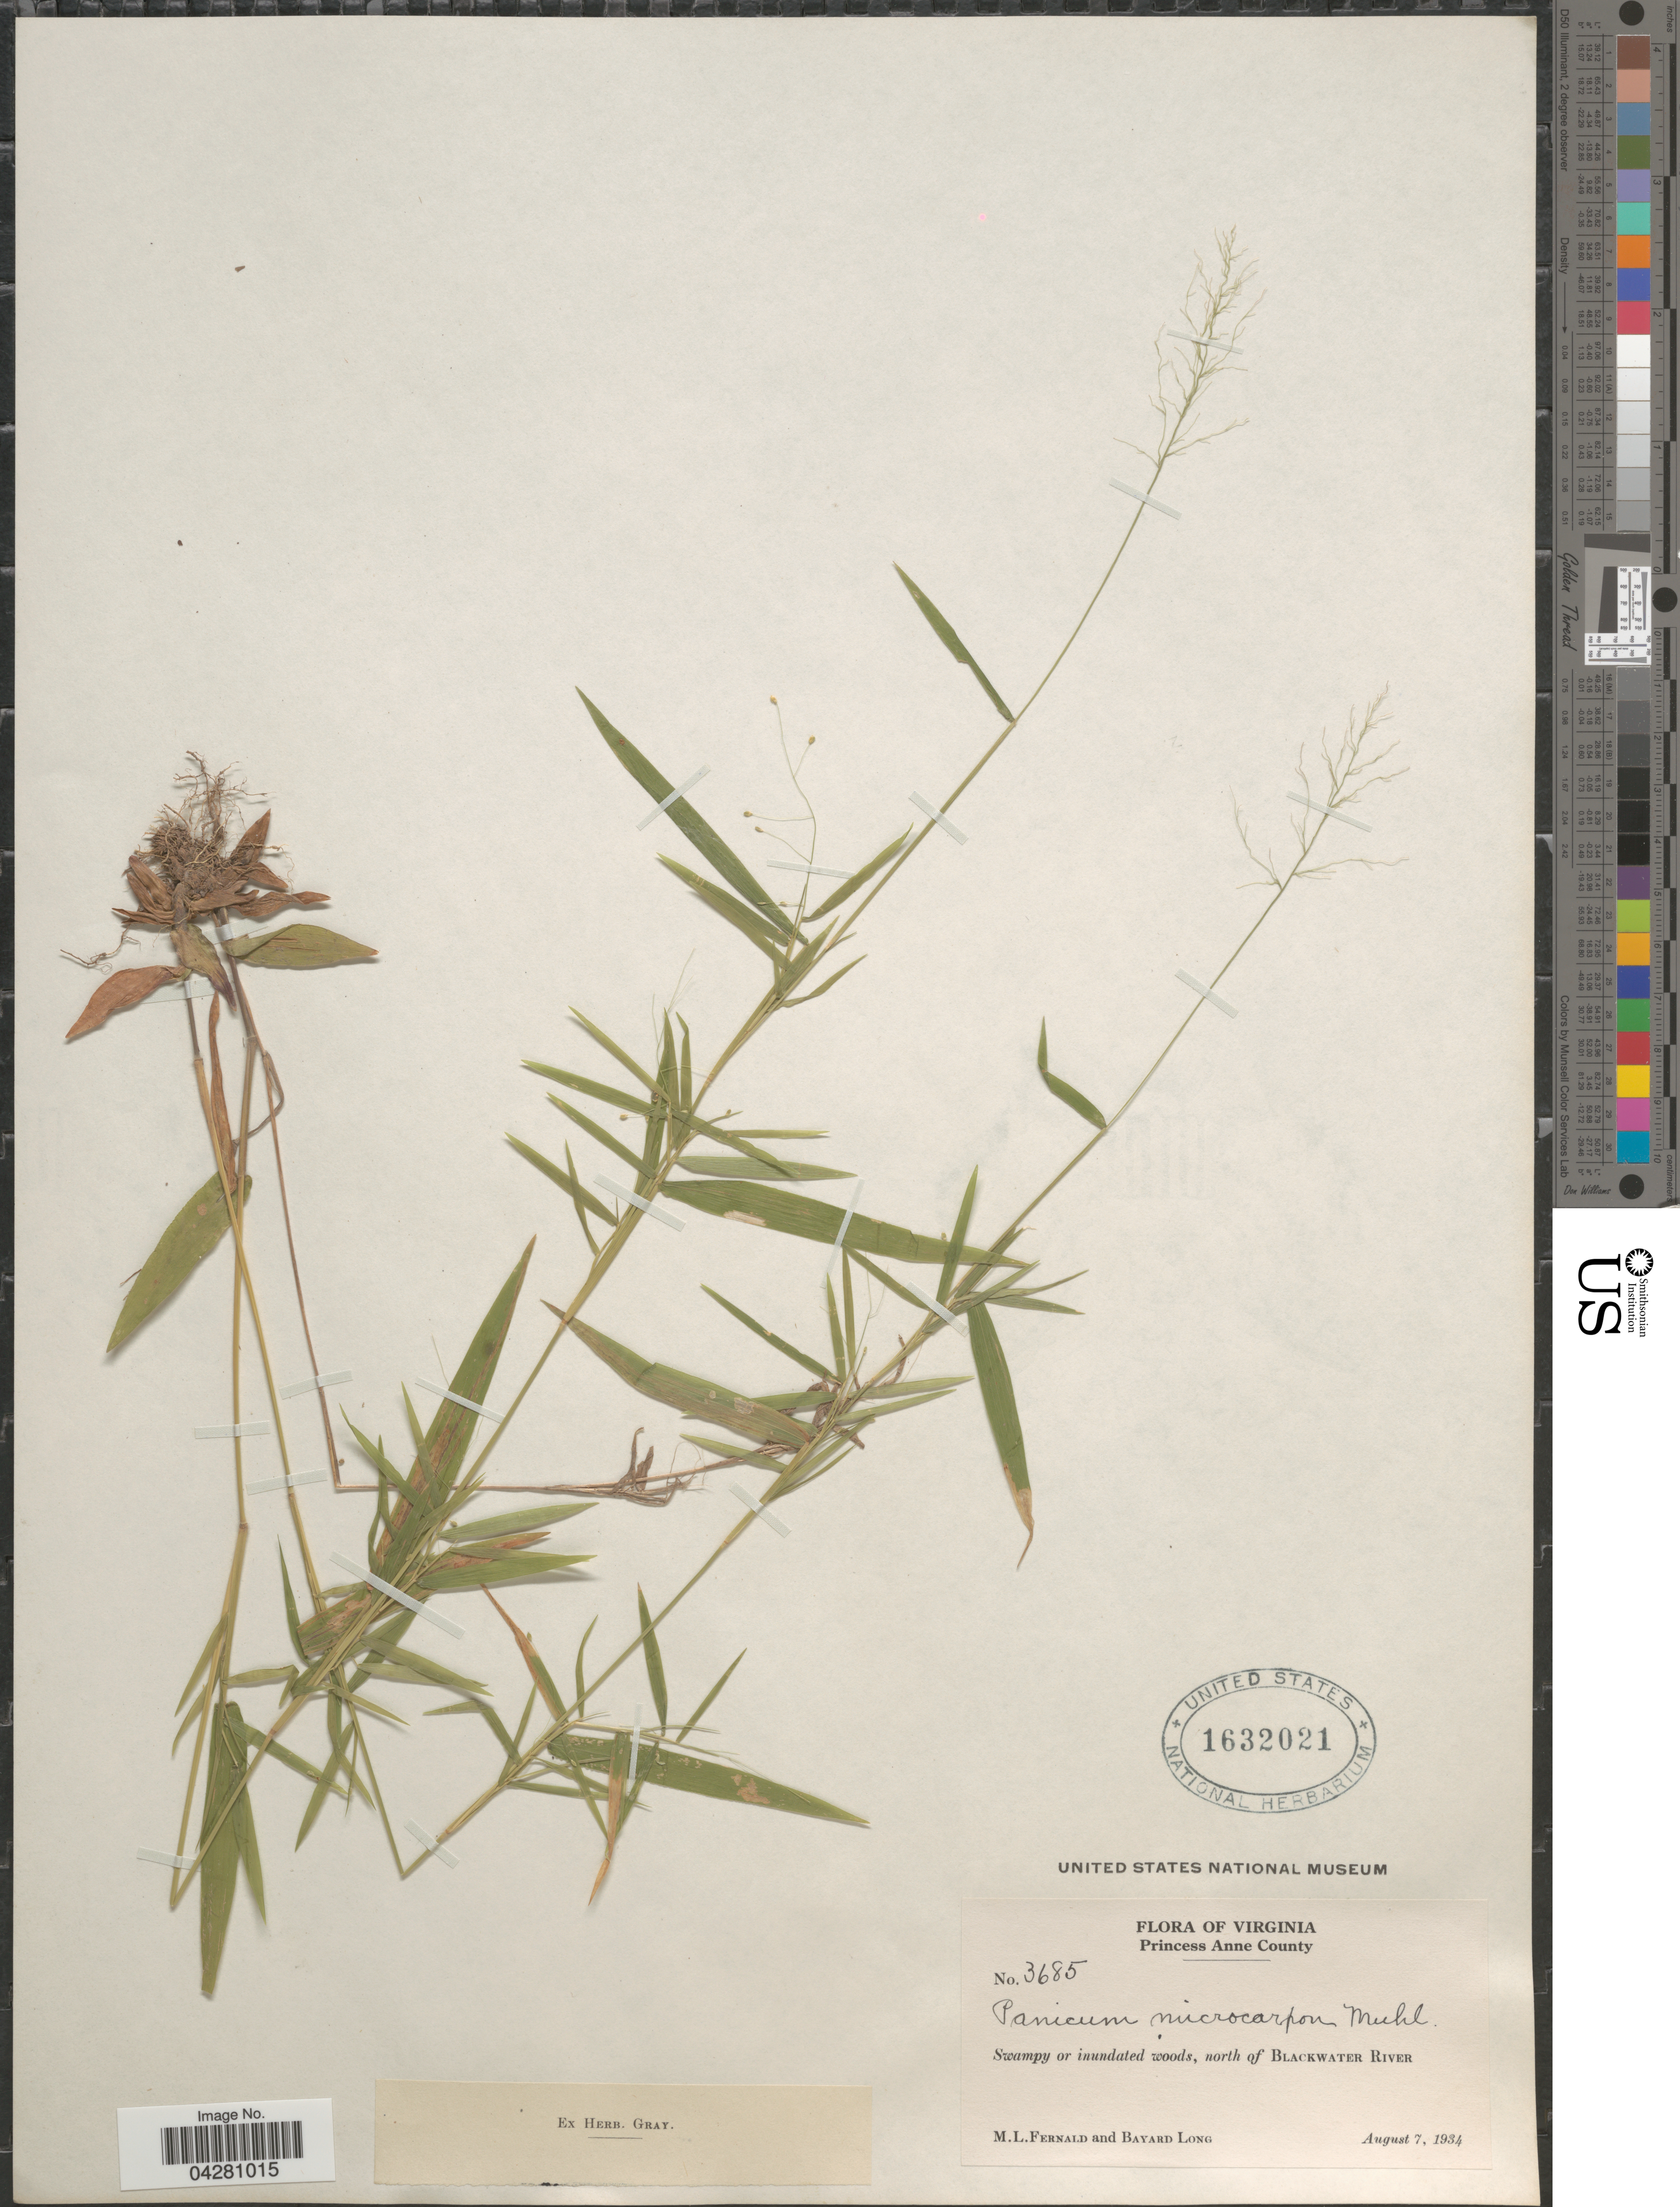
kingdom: Plantae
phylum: Tracheophyta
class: Liliopsida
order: Poales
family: Poaceae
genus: Dichanthelium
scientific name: Dichanthelium dichotomum var. dichotomum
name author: (L.) Gould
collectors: M. L. Fernald & B. Long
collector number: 3685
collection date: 1934-08-07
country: United States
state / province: Virginia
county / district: City of Virginia Beach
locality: Princess Anne (=historic county name)County. Swampy or inundated woods, north of Blackwater River.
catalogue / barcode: US 1632021